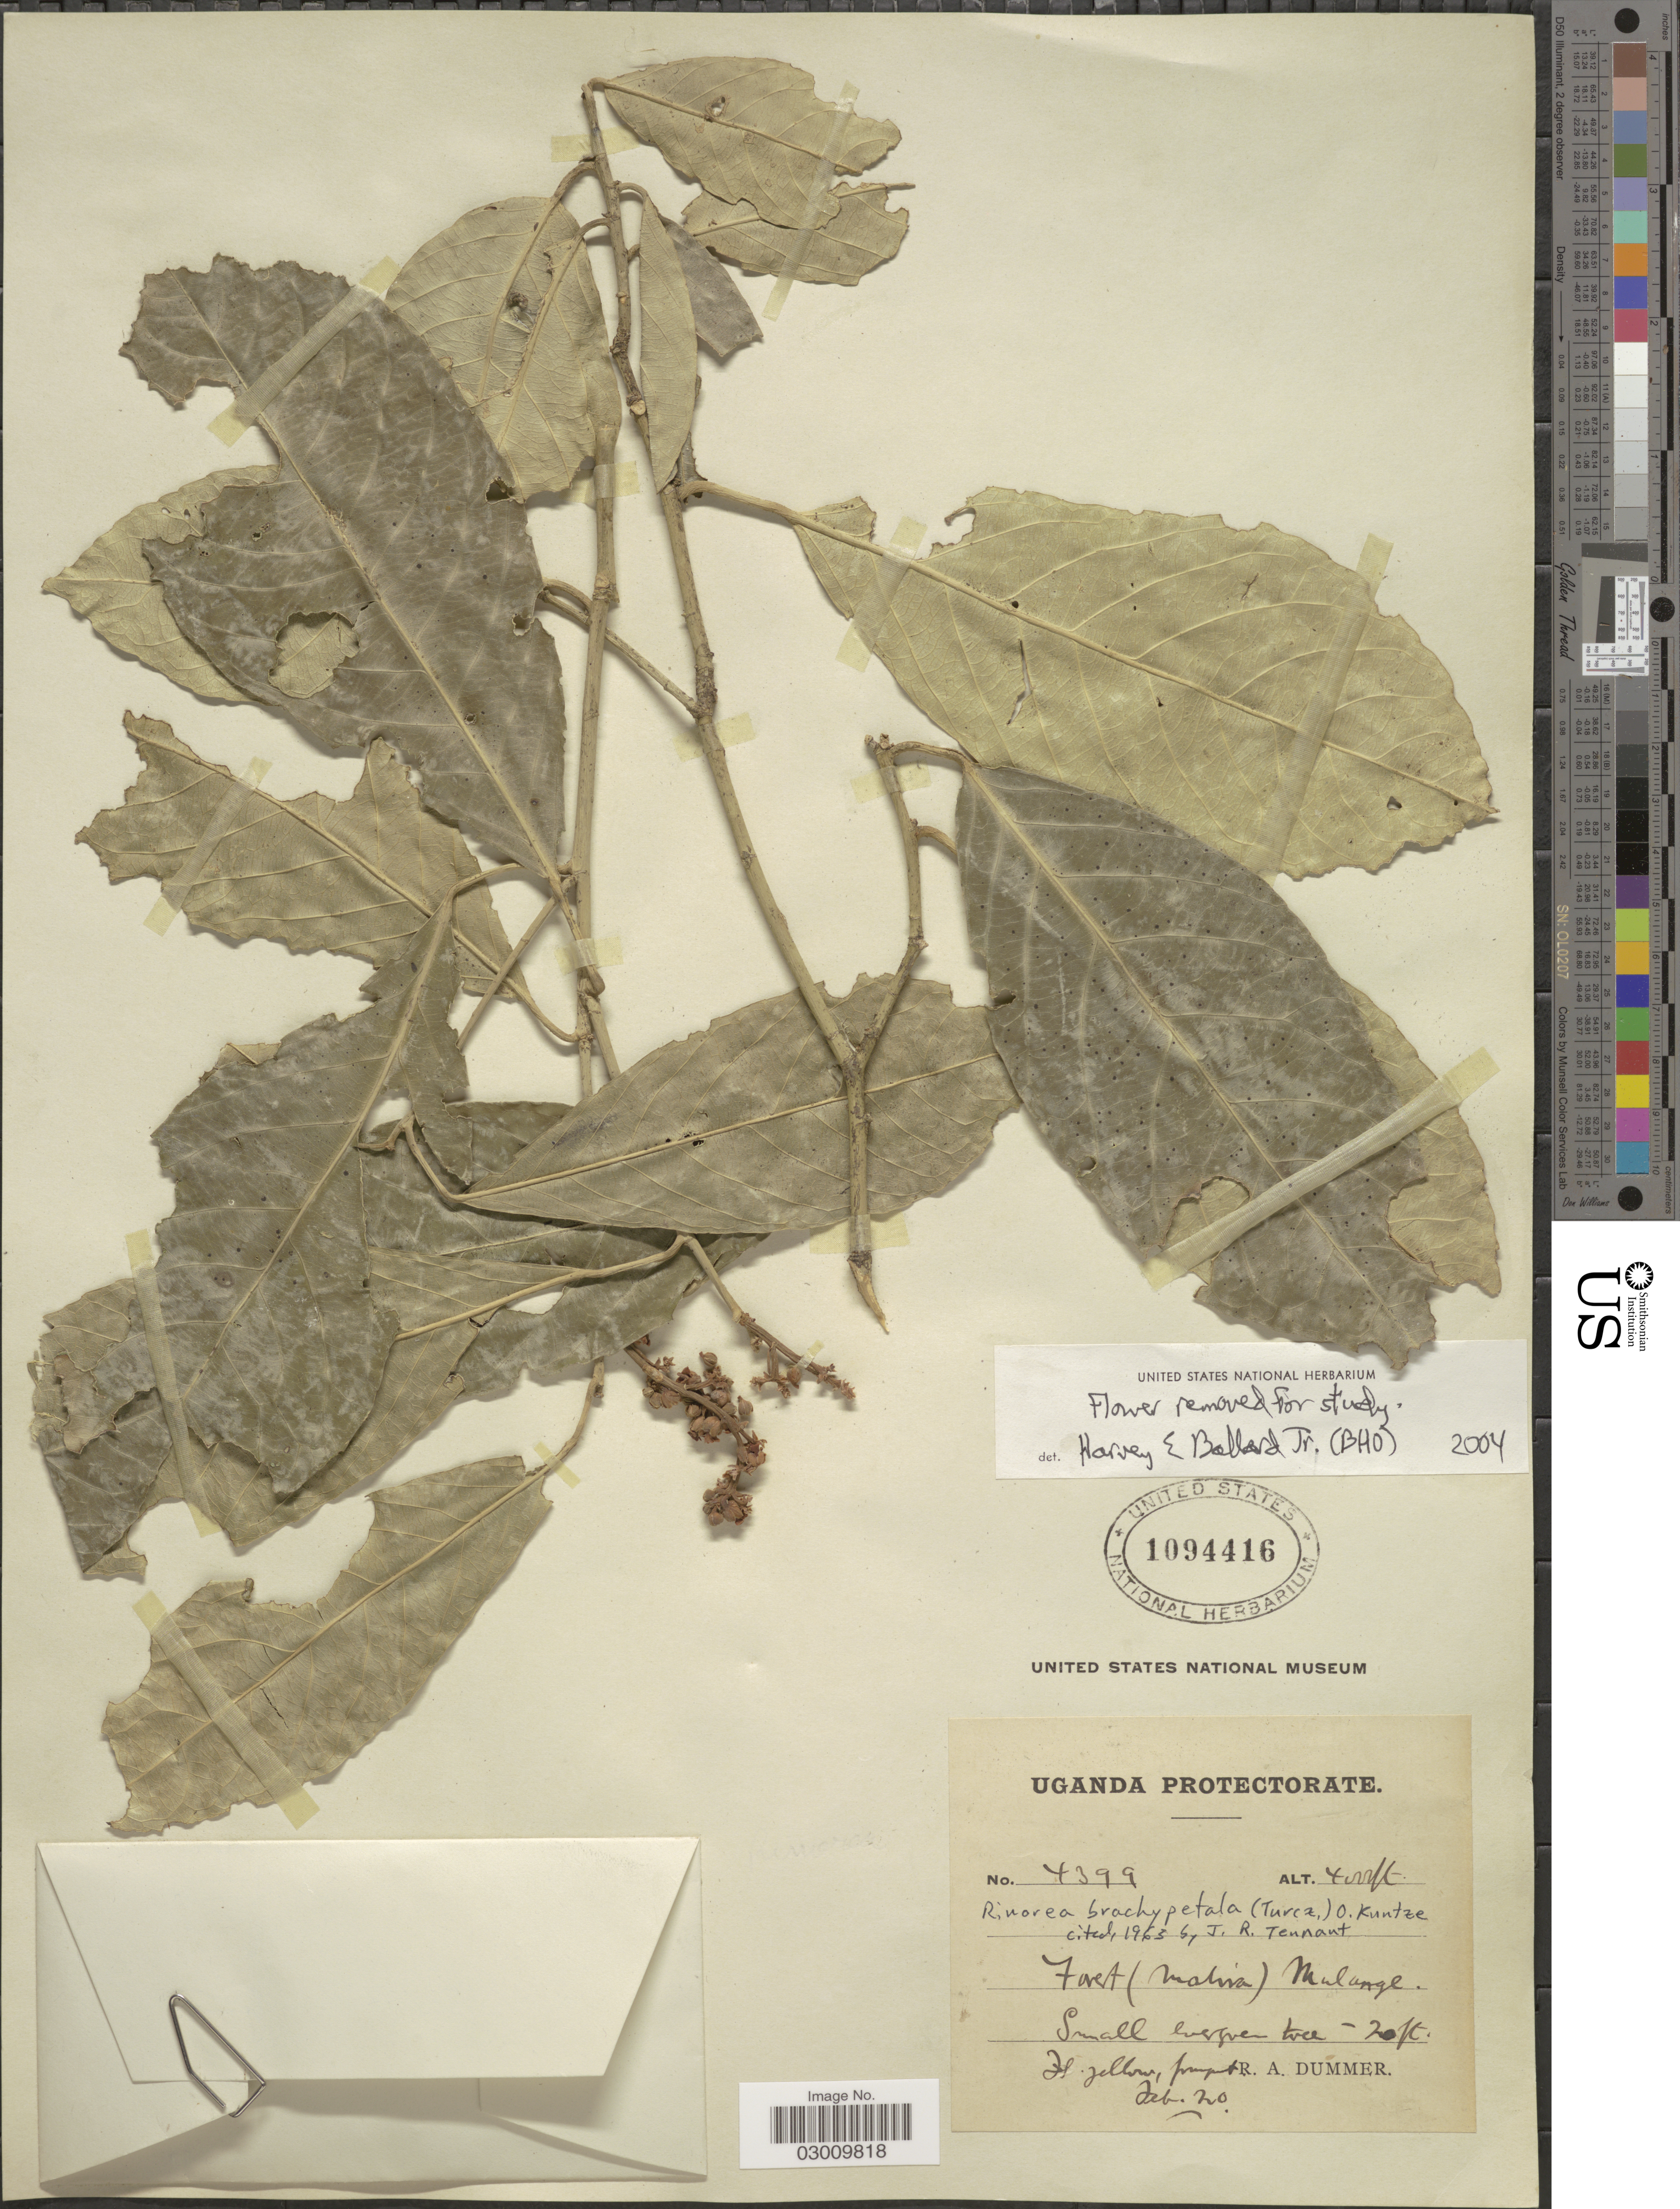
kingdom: Plantae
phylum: Tracheophyta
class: Magnoliopsida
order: Malpighiales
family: Violaceae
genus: Rinorea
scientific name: Rinorea brachypetala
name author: (Turcz.) Kuntze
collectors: R. Dümmer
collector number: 4399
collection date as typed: Transcribed d/m/y: /2/20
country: Uganda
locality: Uganda Protectorate. Forest (Maliva) Mulange.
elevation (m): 1219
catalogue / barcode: US 1094416